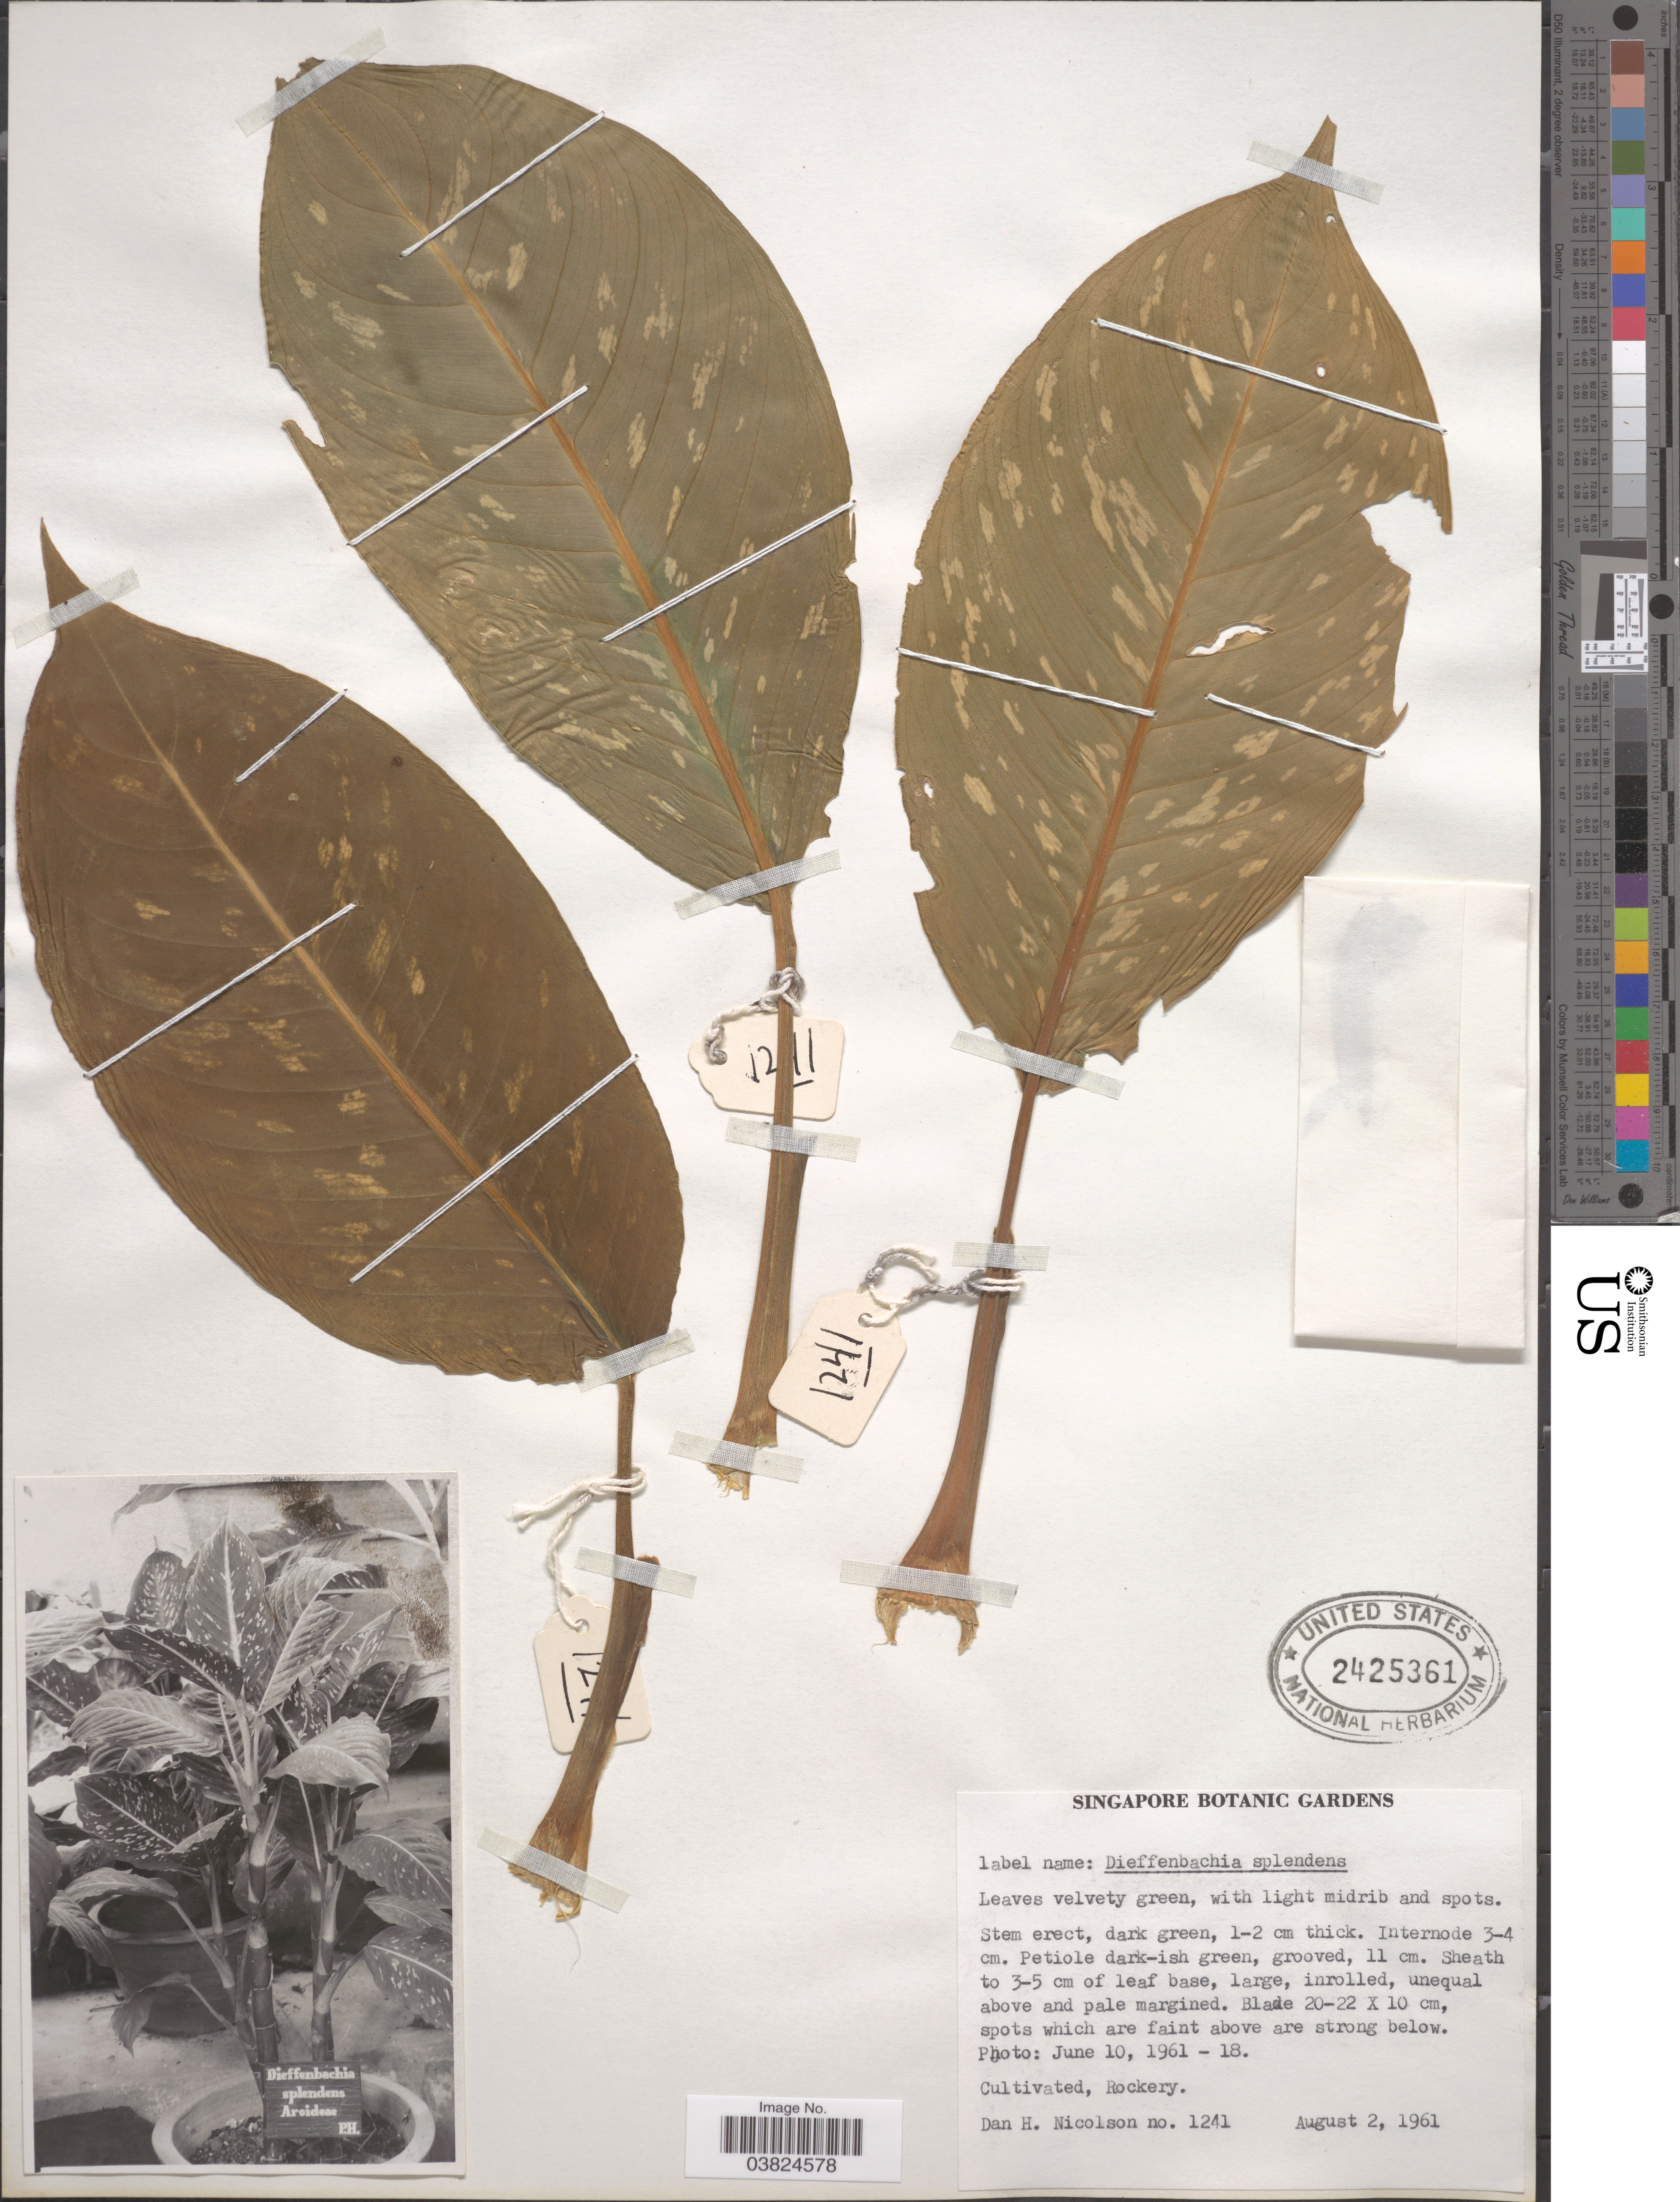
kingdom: Plantae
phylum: Tracheophyta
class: Liliopsida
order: Alismatales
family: Araceae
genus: Dieffenbachia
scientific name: Dieffenbachia splendens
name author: Hort.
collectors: D. H. Nicolson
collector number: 1241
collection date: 1961-08-02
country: Singapore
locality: Singapore Botanic Gardens. Rockery.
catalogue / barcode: US 2425361